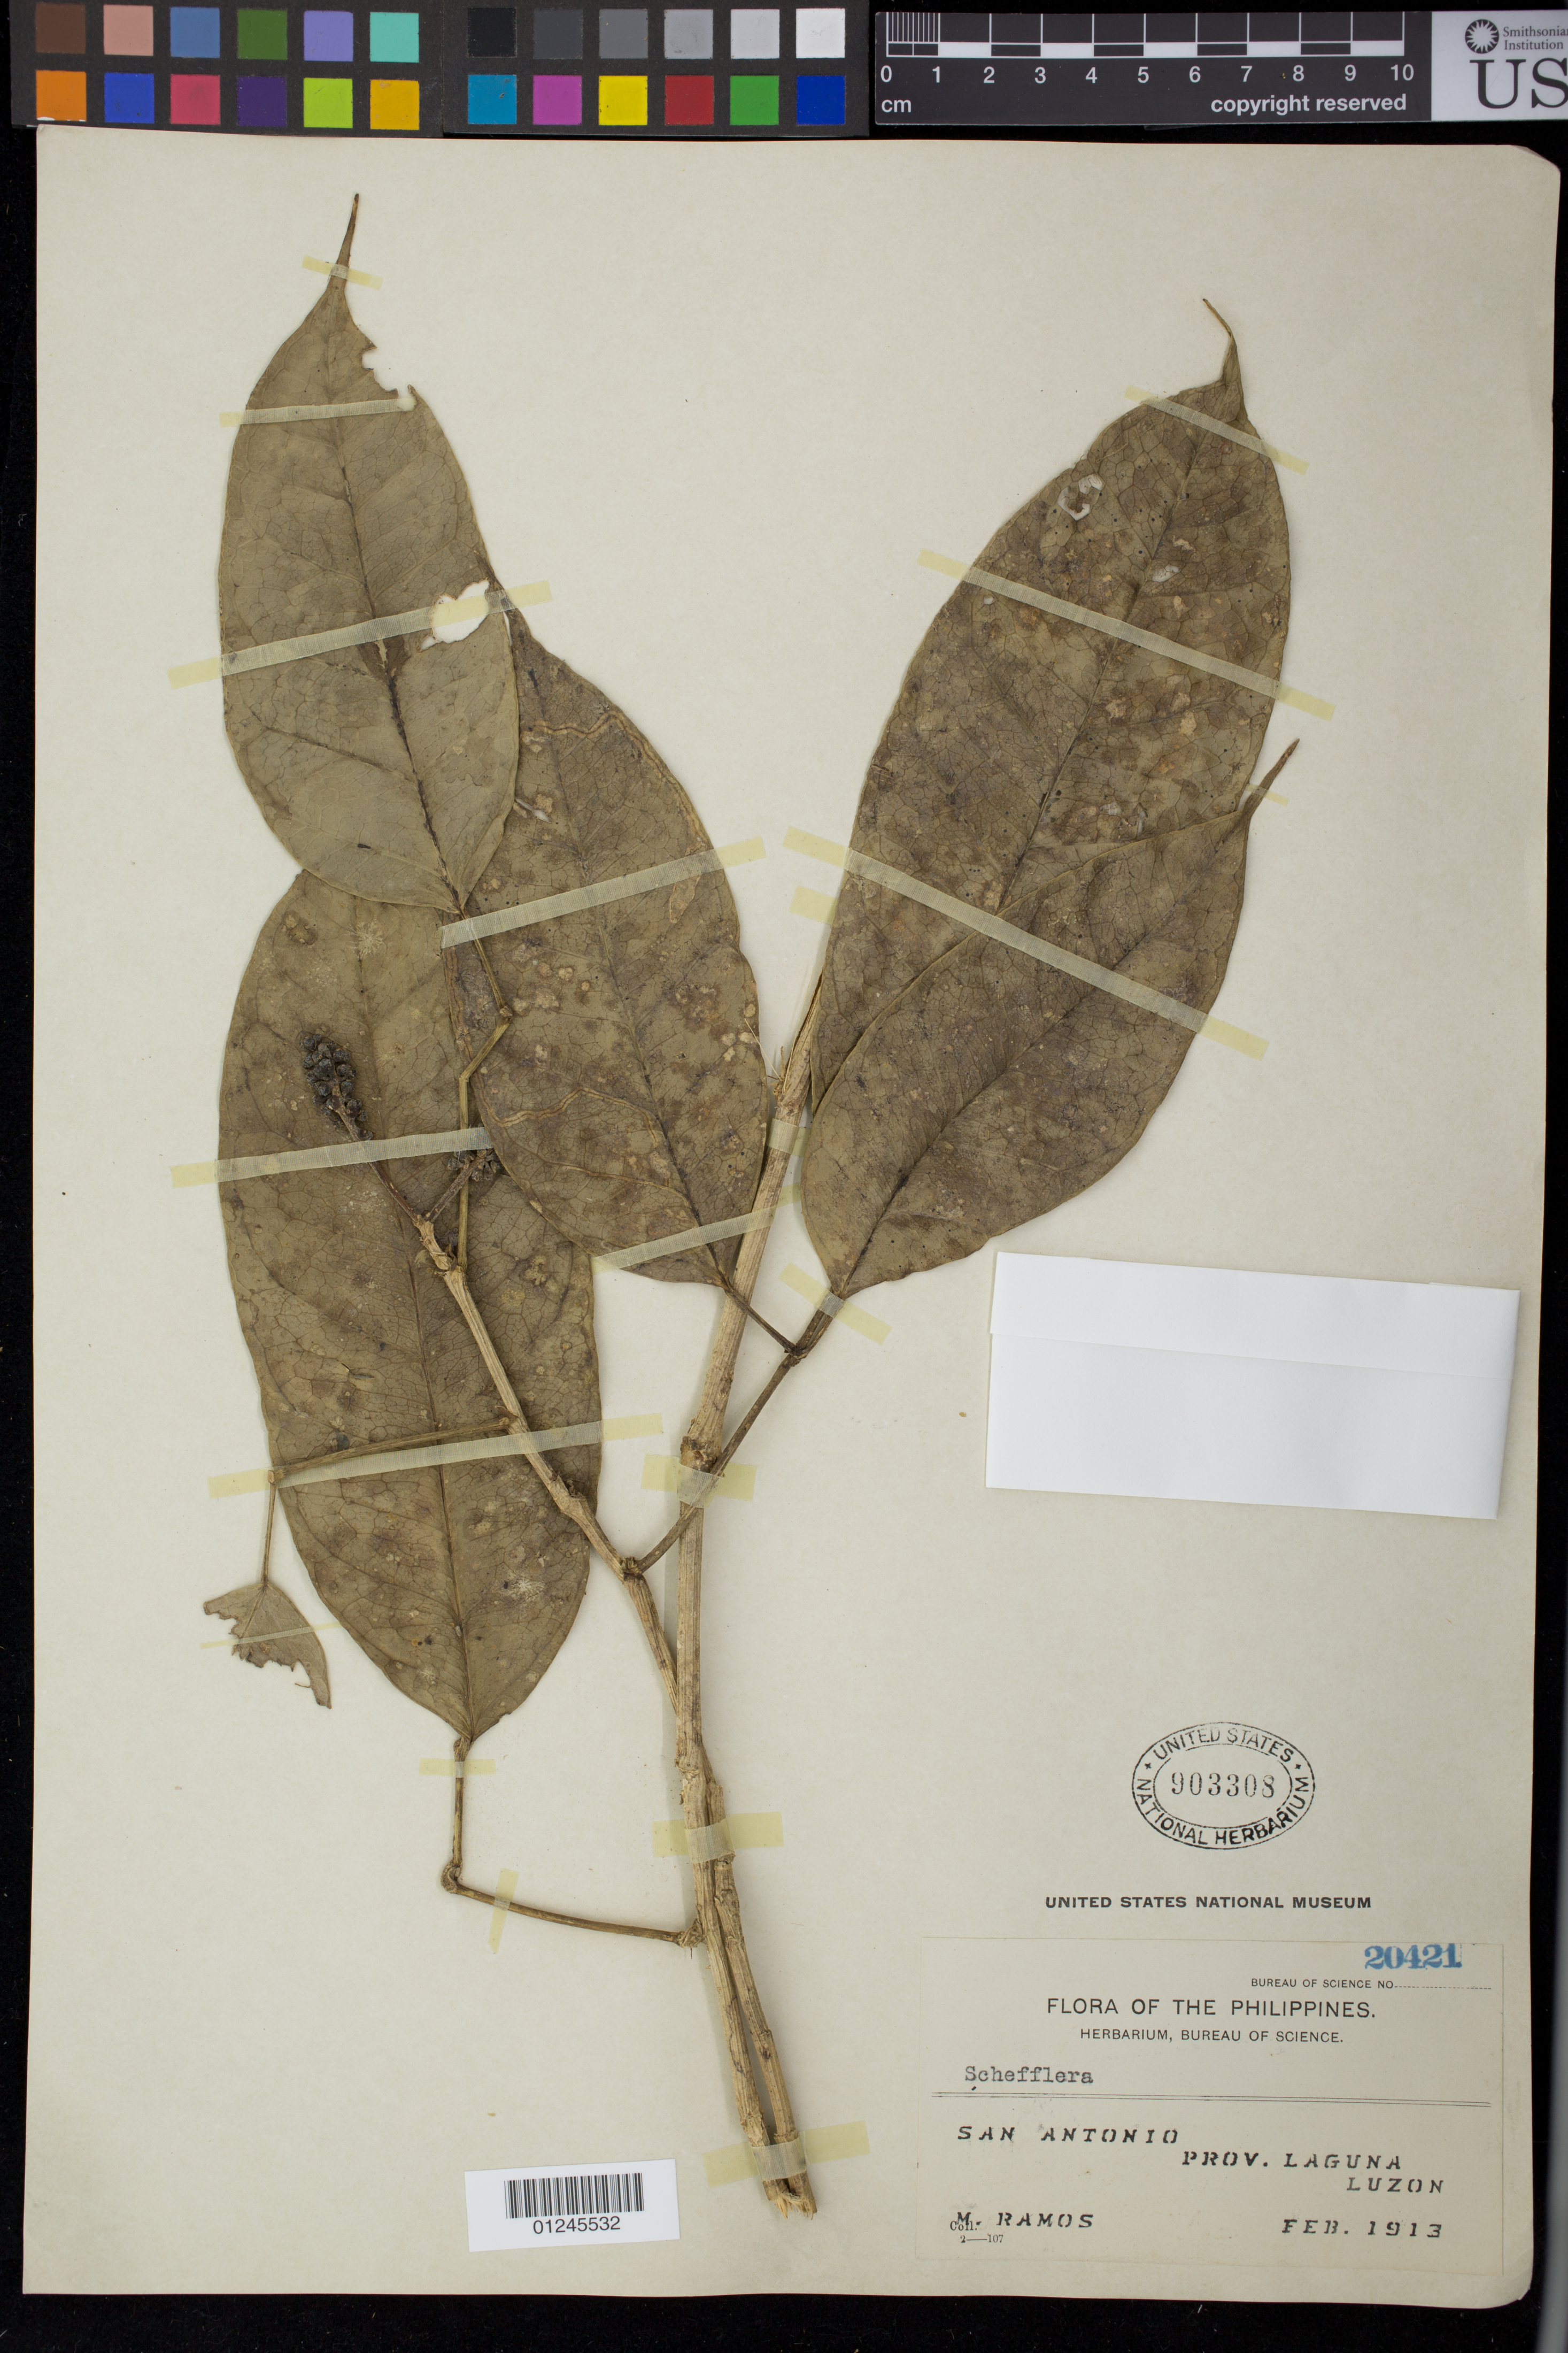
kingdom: Plantae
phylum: Tracheophyta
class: Magnoliopsida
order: Apiales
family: Araliaceae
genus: Schefflera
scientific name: Schefflera sp.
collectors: M. Ramos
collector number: Bur. Sci. 20421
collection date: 1913-02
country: Philippines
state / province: Calabarzon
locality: San Antonio, Prov. Laguna, Luzon.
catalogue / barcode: US 903308